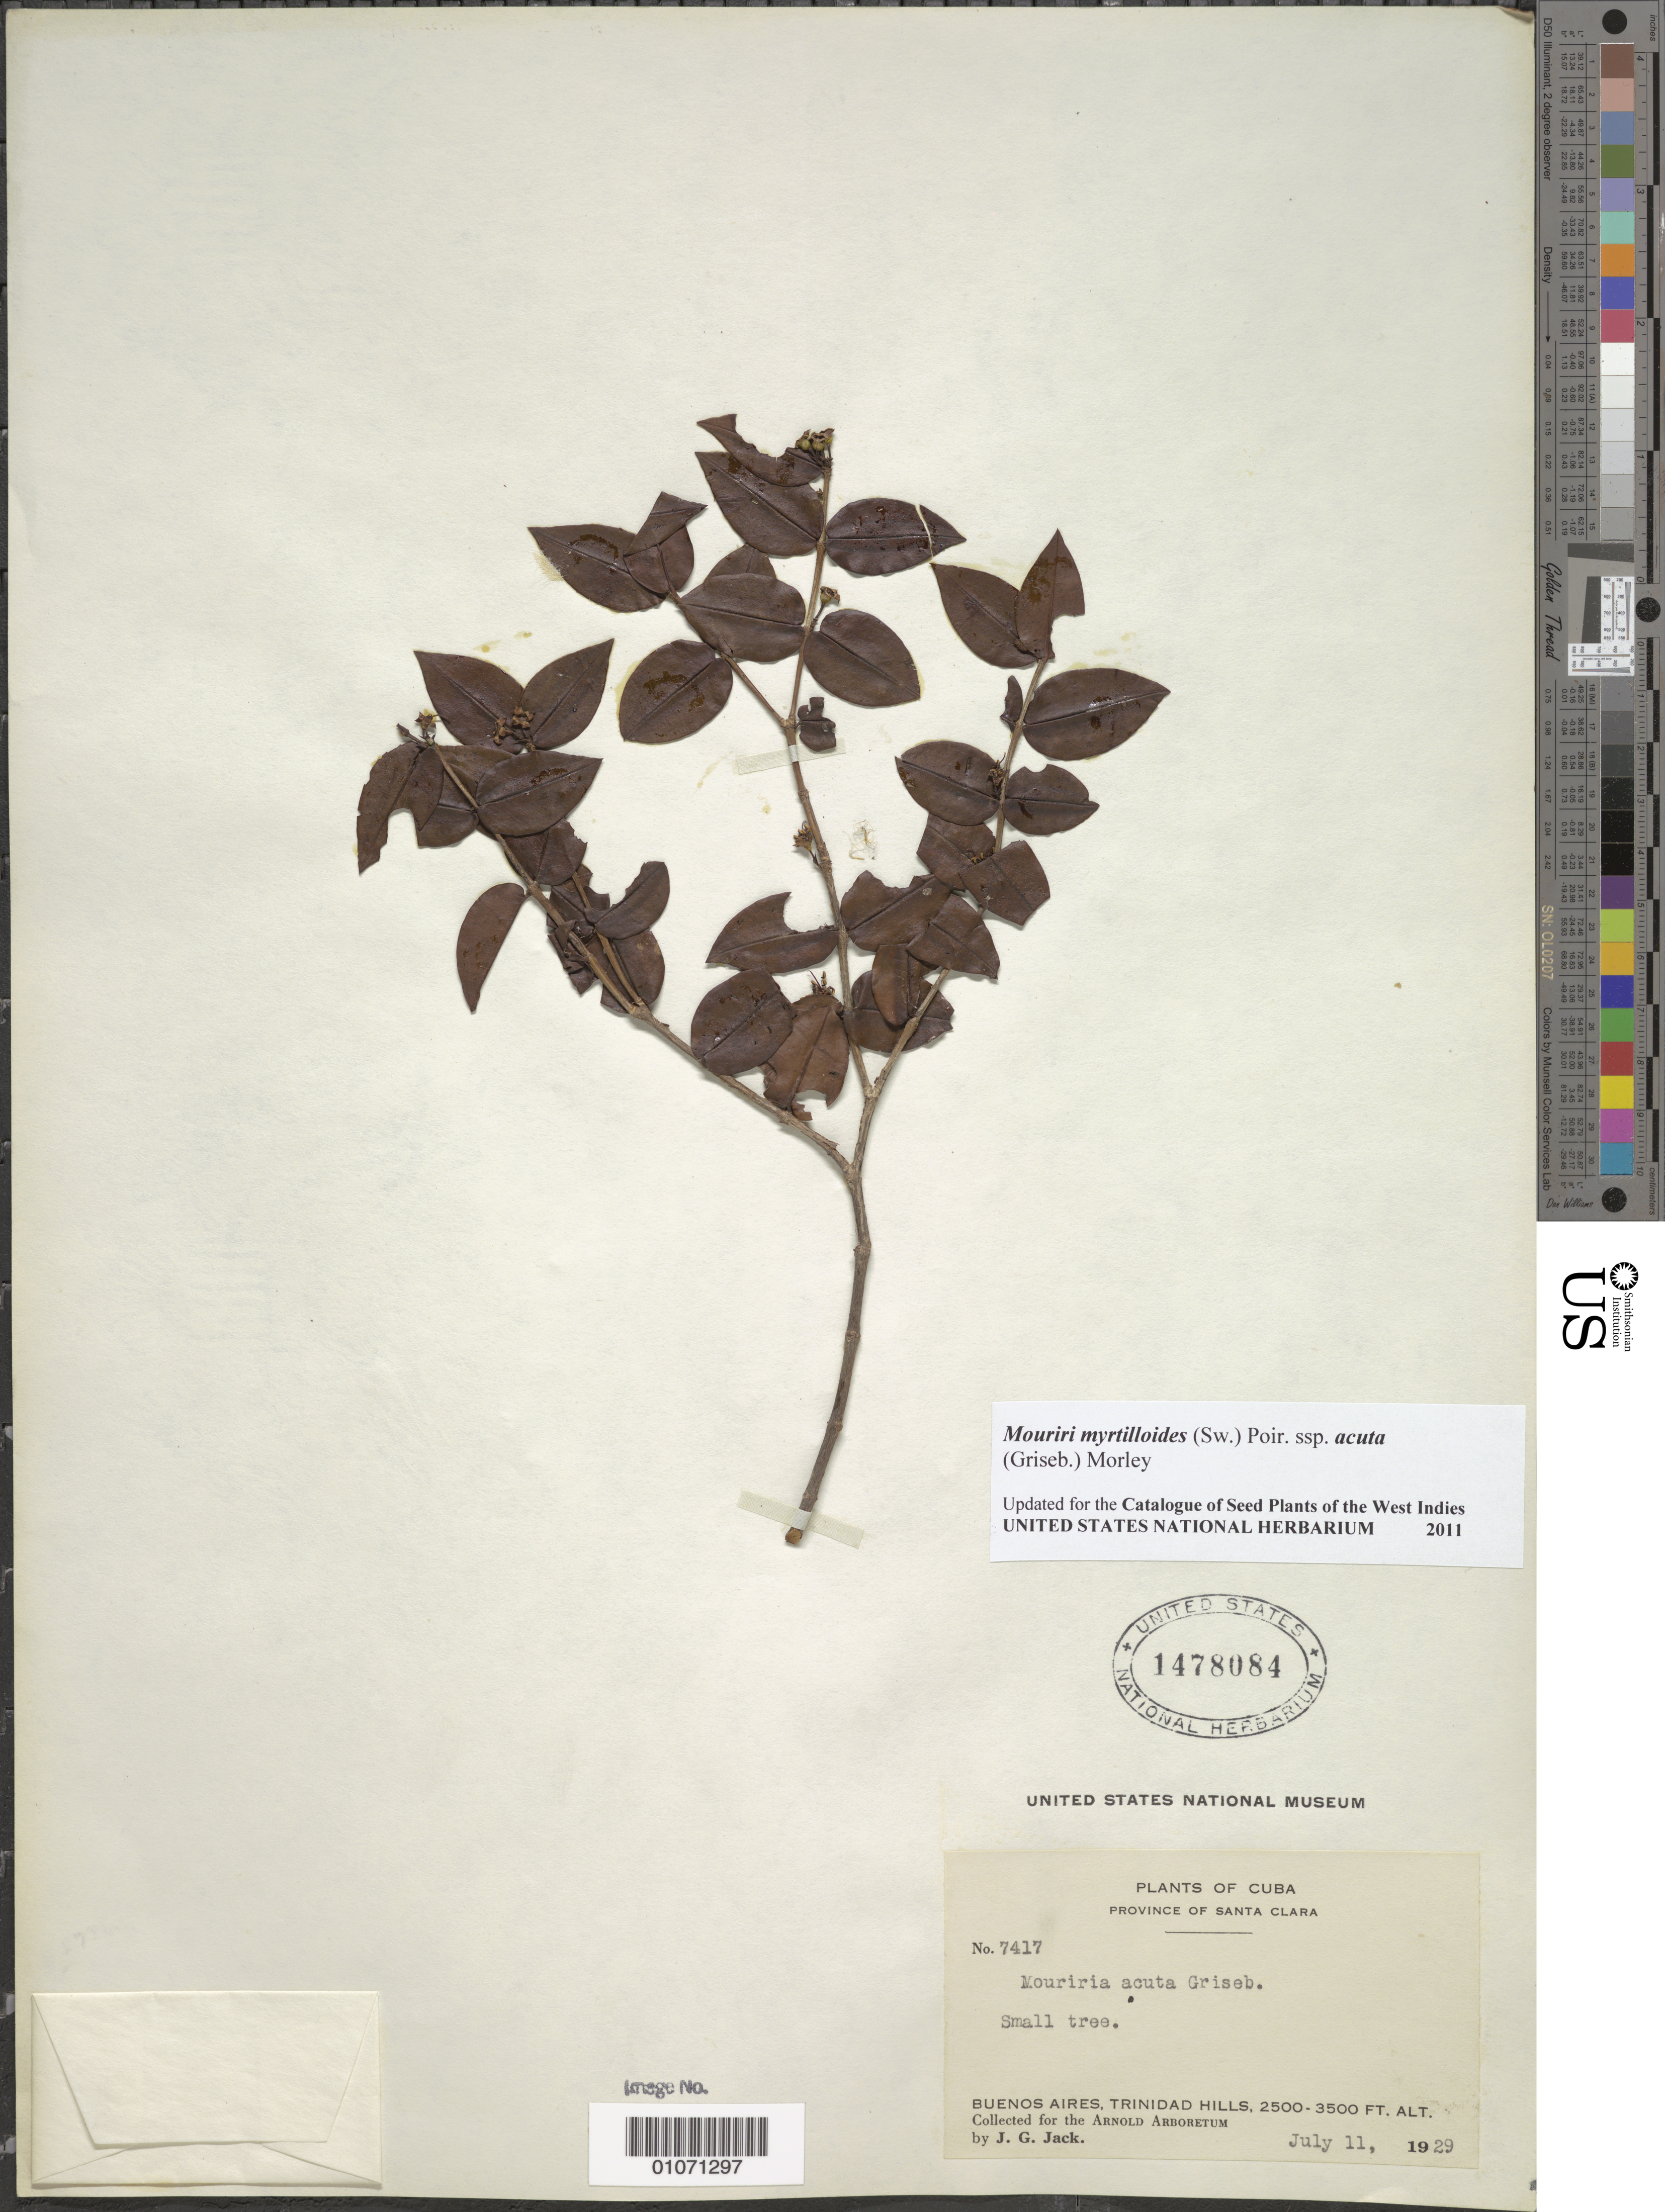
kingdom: Plantae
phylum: Tracheophyta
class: Magnoliopsida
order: Myrtales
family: Melastomataceae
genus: Mouriri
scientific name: Mouriri myrtilloides subsp. acuta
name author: (Griseb.) Morley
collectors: J. G. Jack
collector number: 7417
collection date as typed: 11 Jul 1929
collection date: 1929-07-11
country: Cuba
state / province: Santa Clara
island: Cuba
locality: Buenos Aires, Trinidad Hills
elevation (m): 762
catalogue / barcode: US 1478084